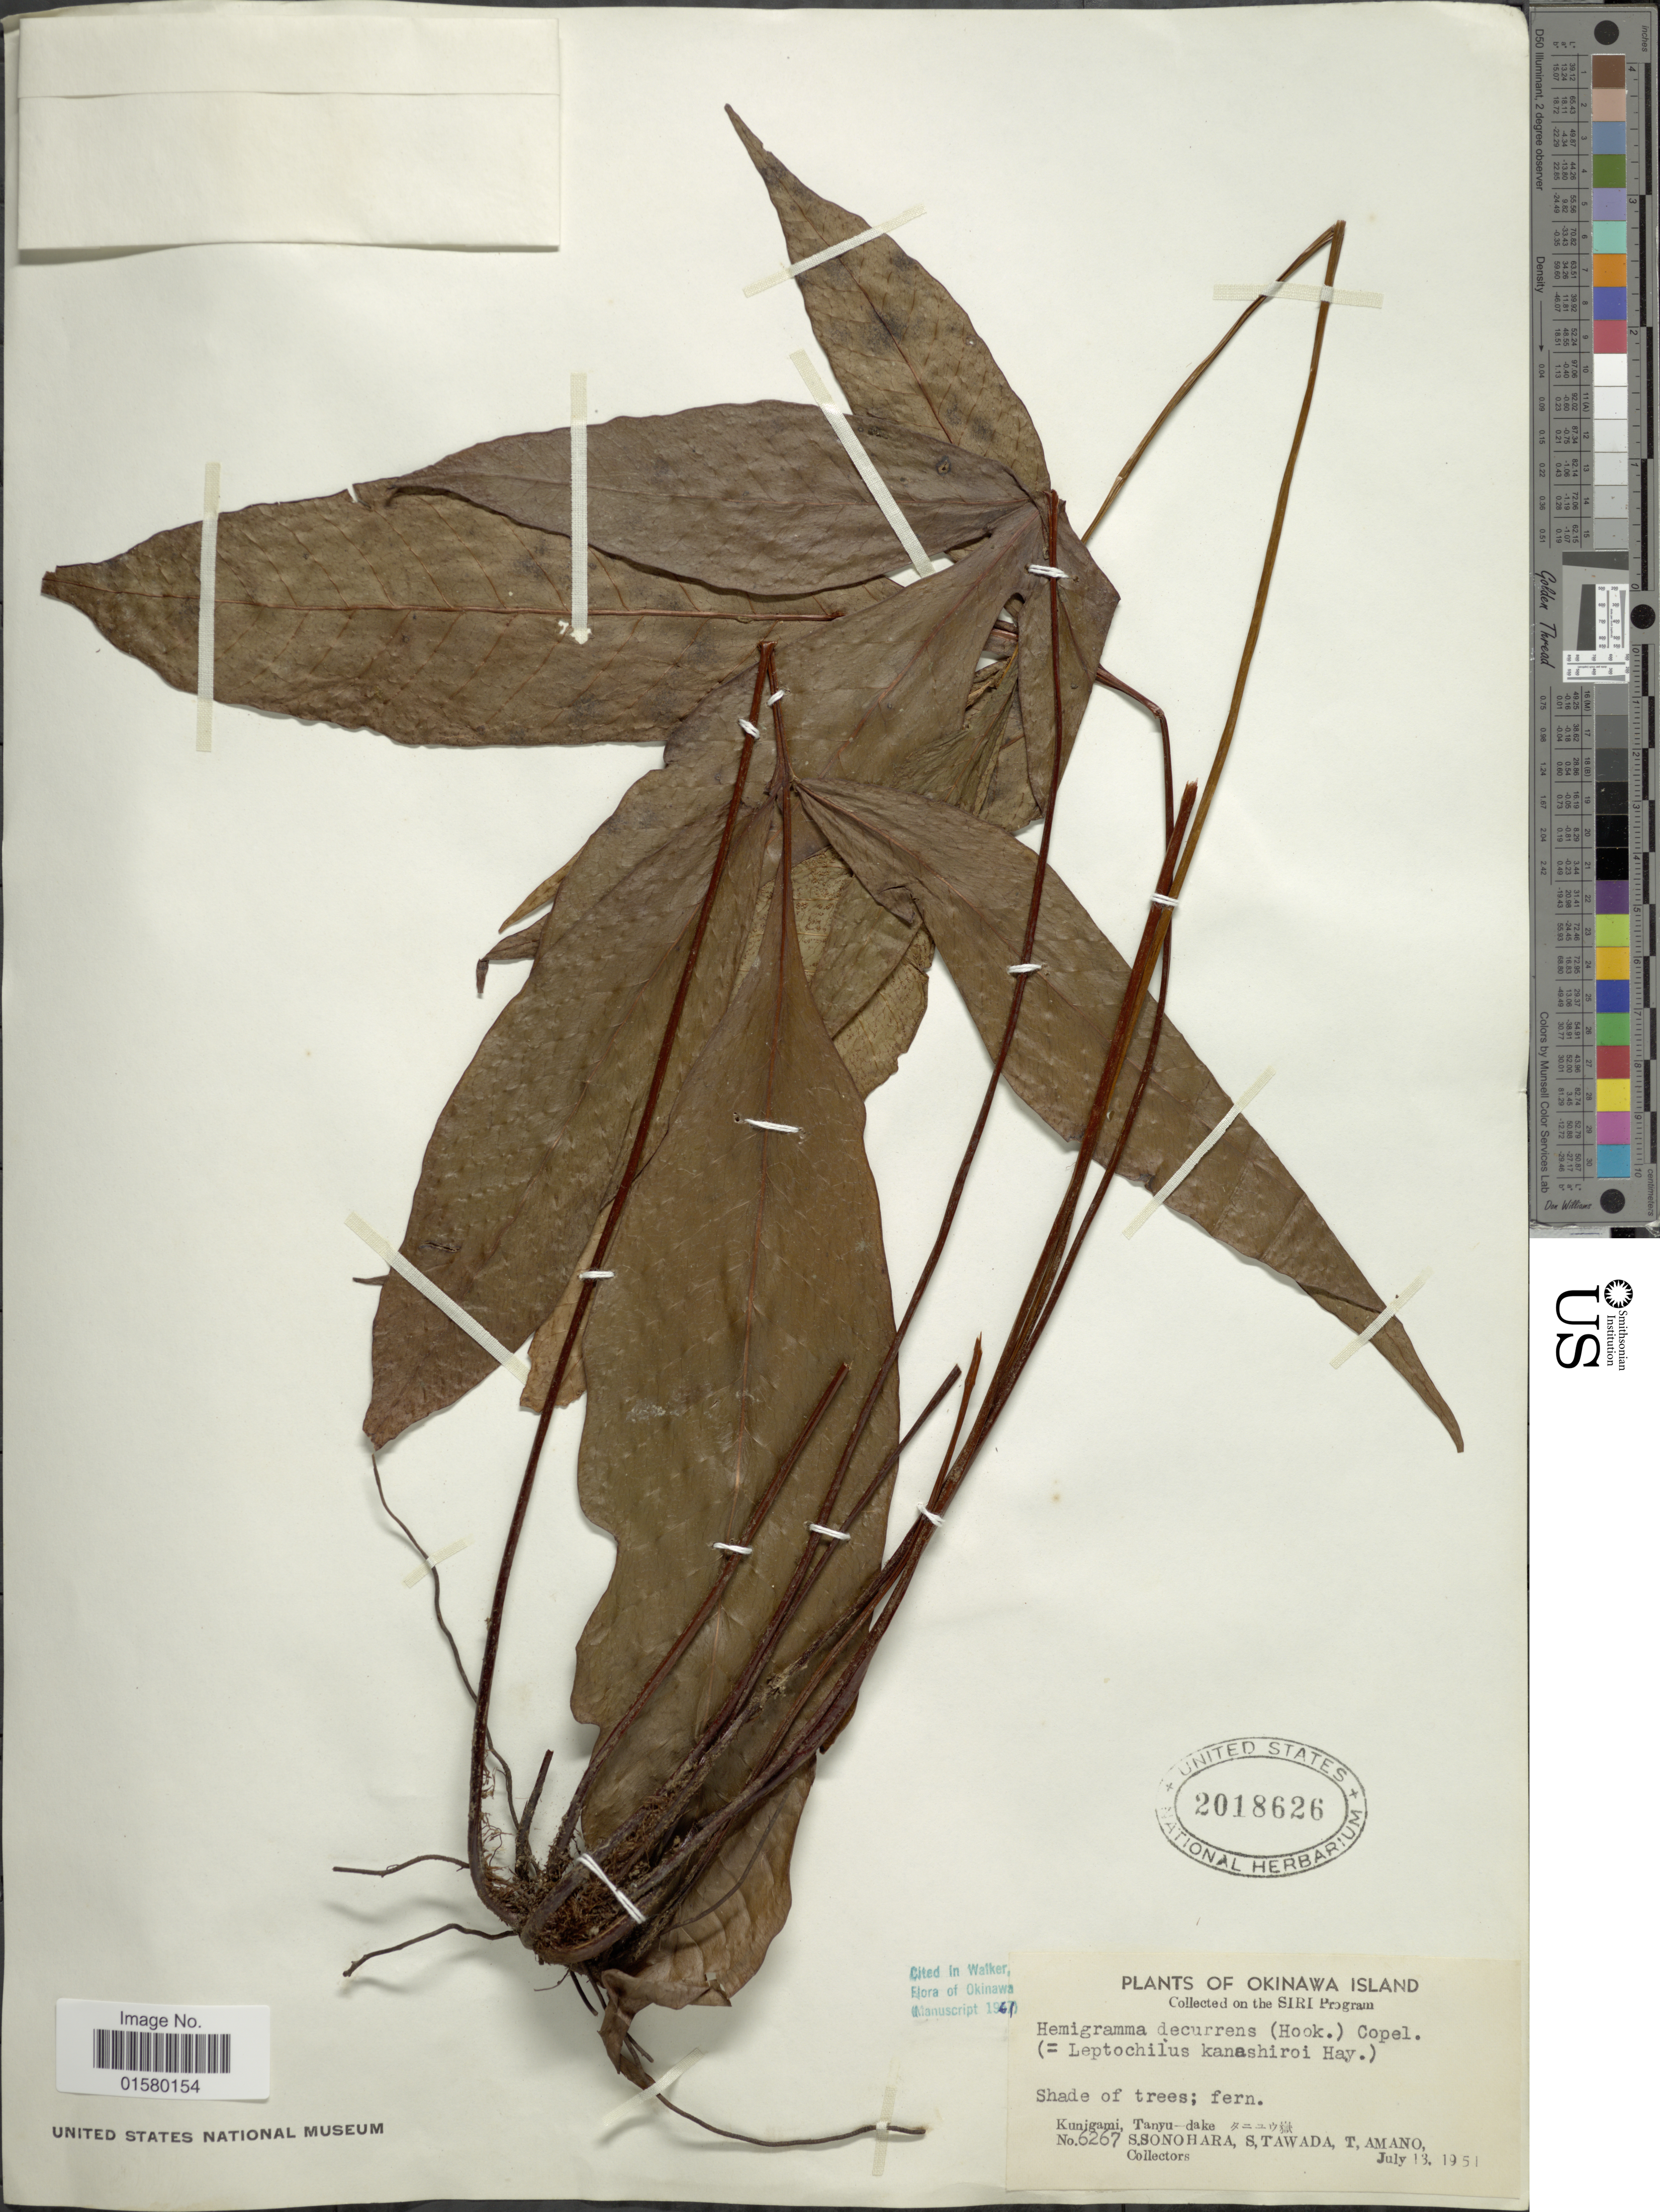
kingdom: Plantae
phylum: Tracheophyta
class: Polypodiopsida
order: Polypodiales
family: Tectariaceae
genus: Tectaria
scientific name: Tectaria decurrens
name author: (Presel.) Copel. in Elmer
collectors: S. Sonohara, S. Tawada & T. Amano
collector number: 6267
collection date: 1951-07-13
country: Japan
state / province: Okinawa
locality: Okinawa Island, Kunigami, Tanyu-dake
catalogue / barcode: US 2018626